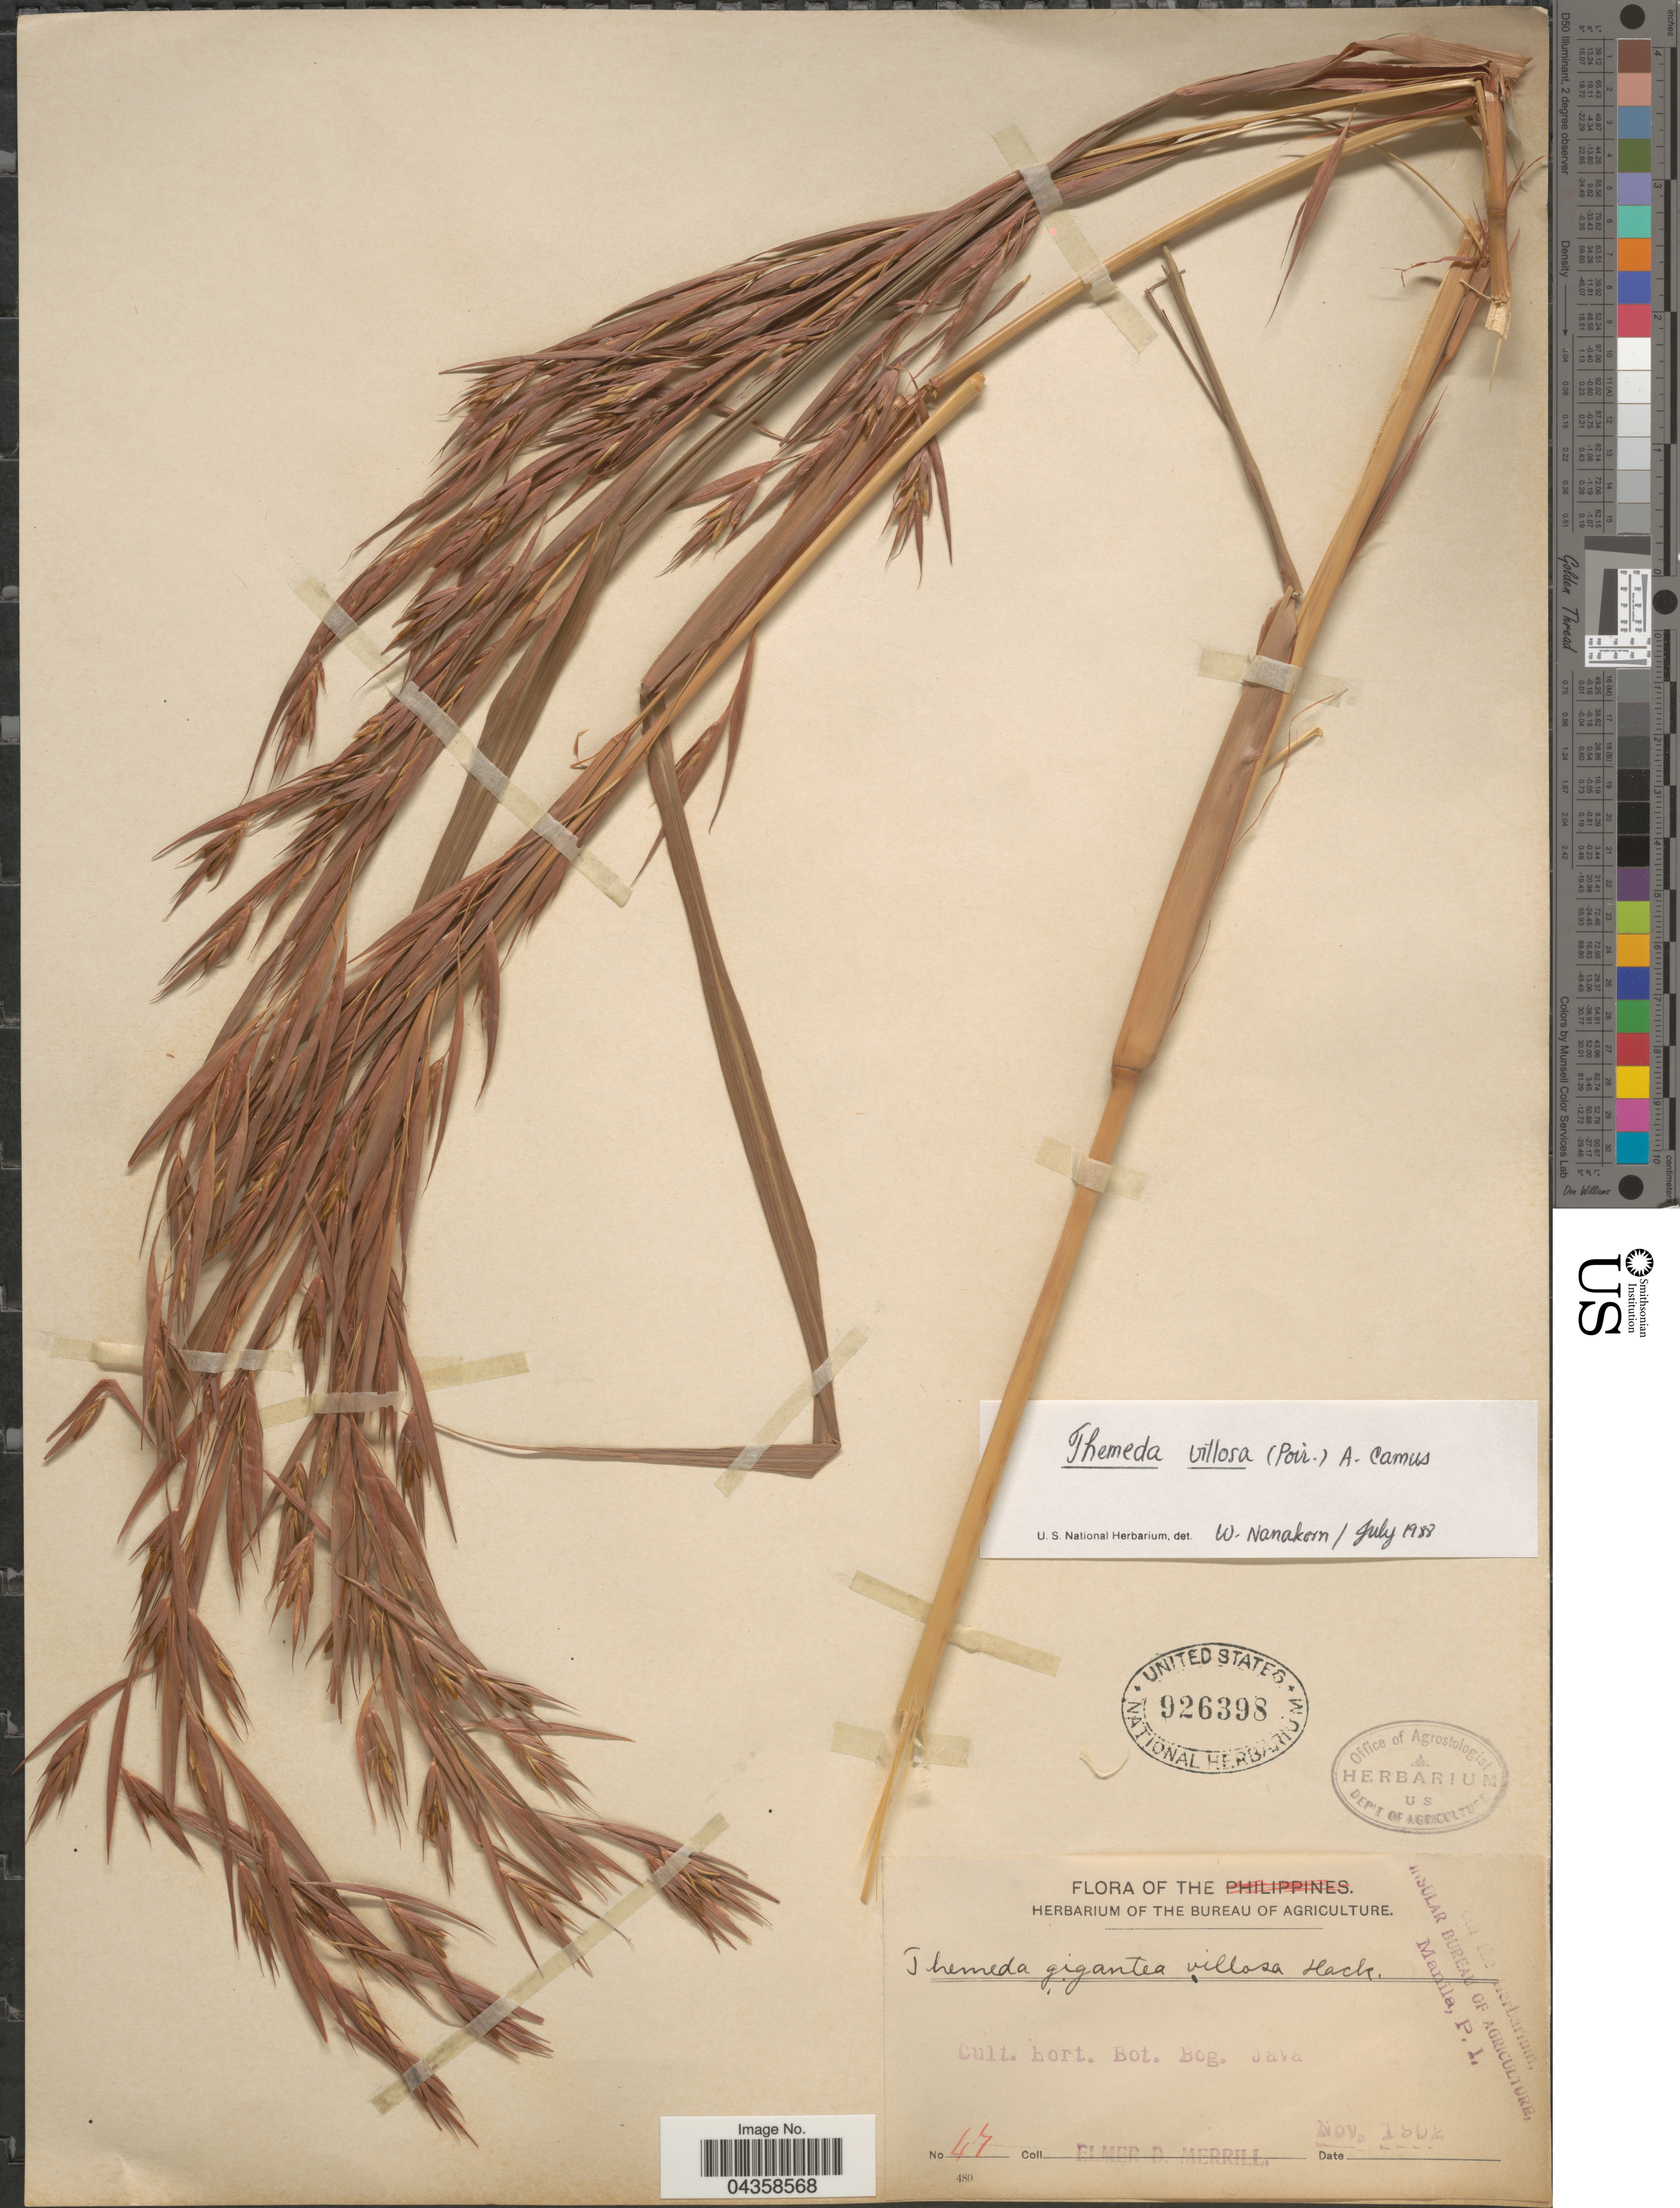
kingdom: Plantae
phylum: Tracheophyta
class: Liliopsida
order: Poales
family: Poaceae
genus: Themeda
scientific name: Themeda villosa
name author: (Lam.) A. Camus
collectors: E. D. Merrill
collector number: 47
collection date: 1902-11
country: Indonesia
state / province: Java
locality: Hort. Bot. Bog. Java.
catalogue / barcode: US 926398